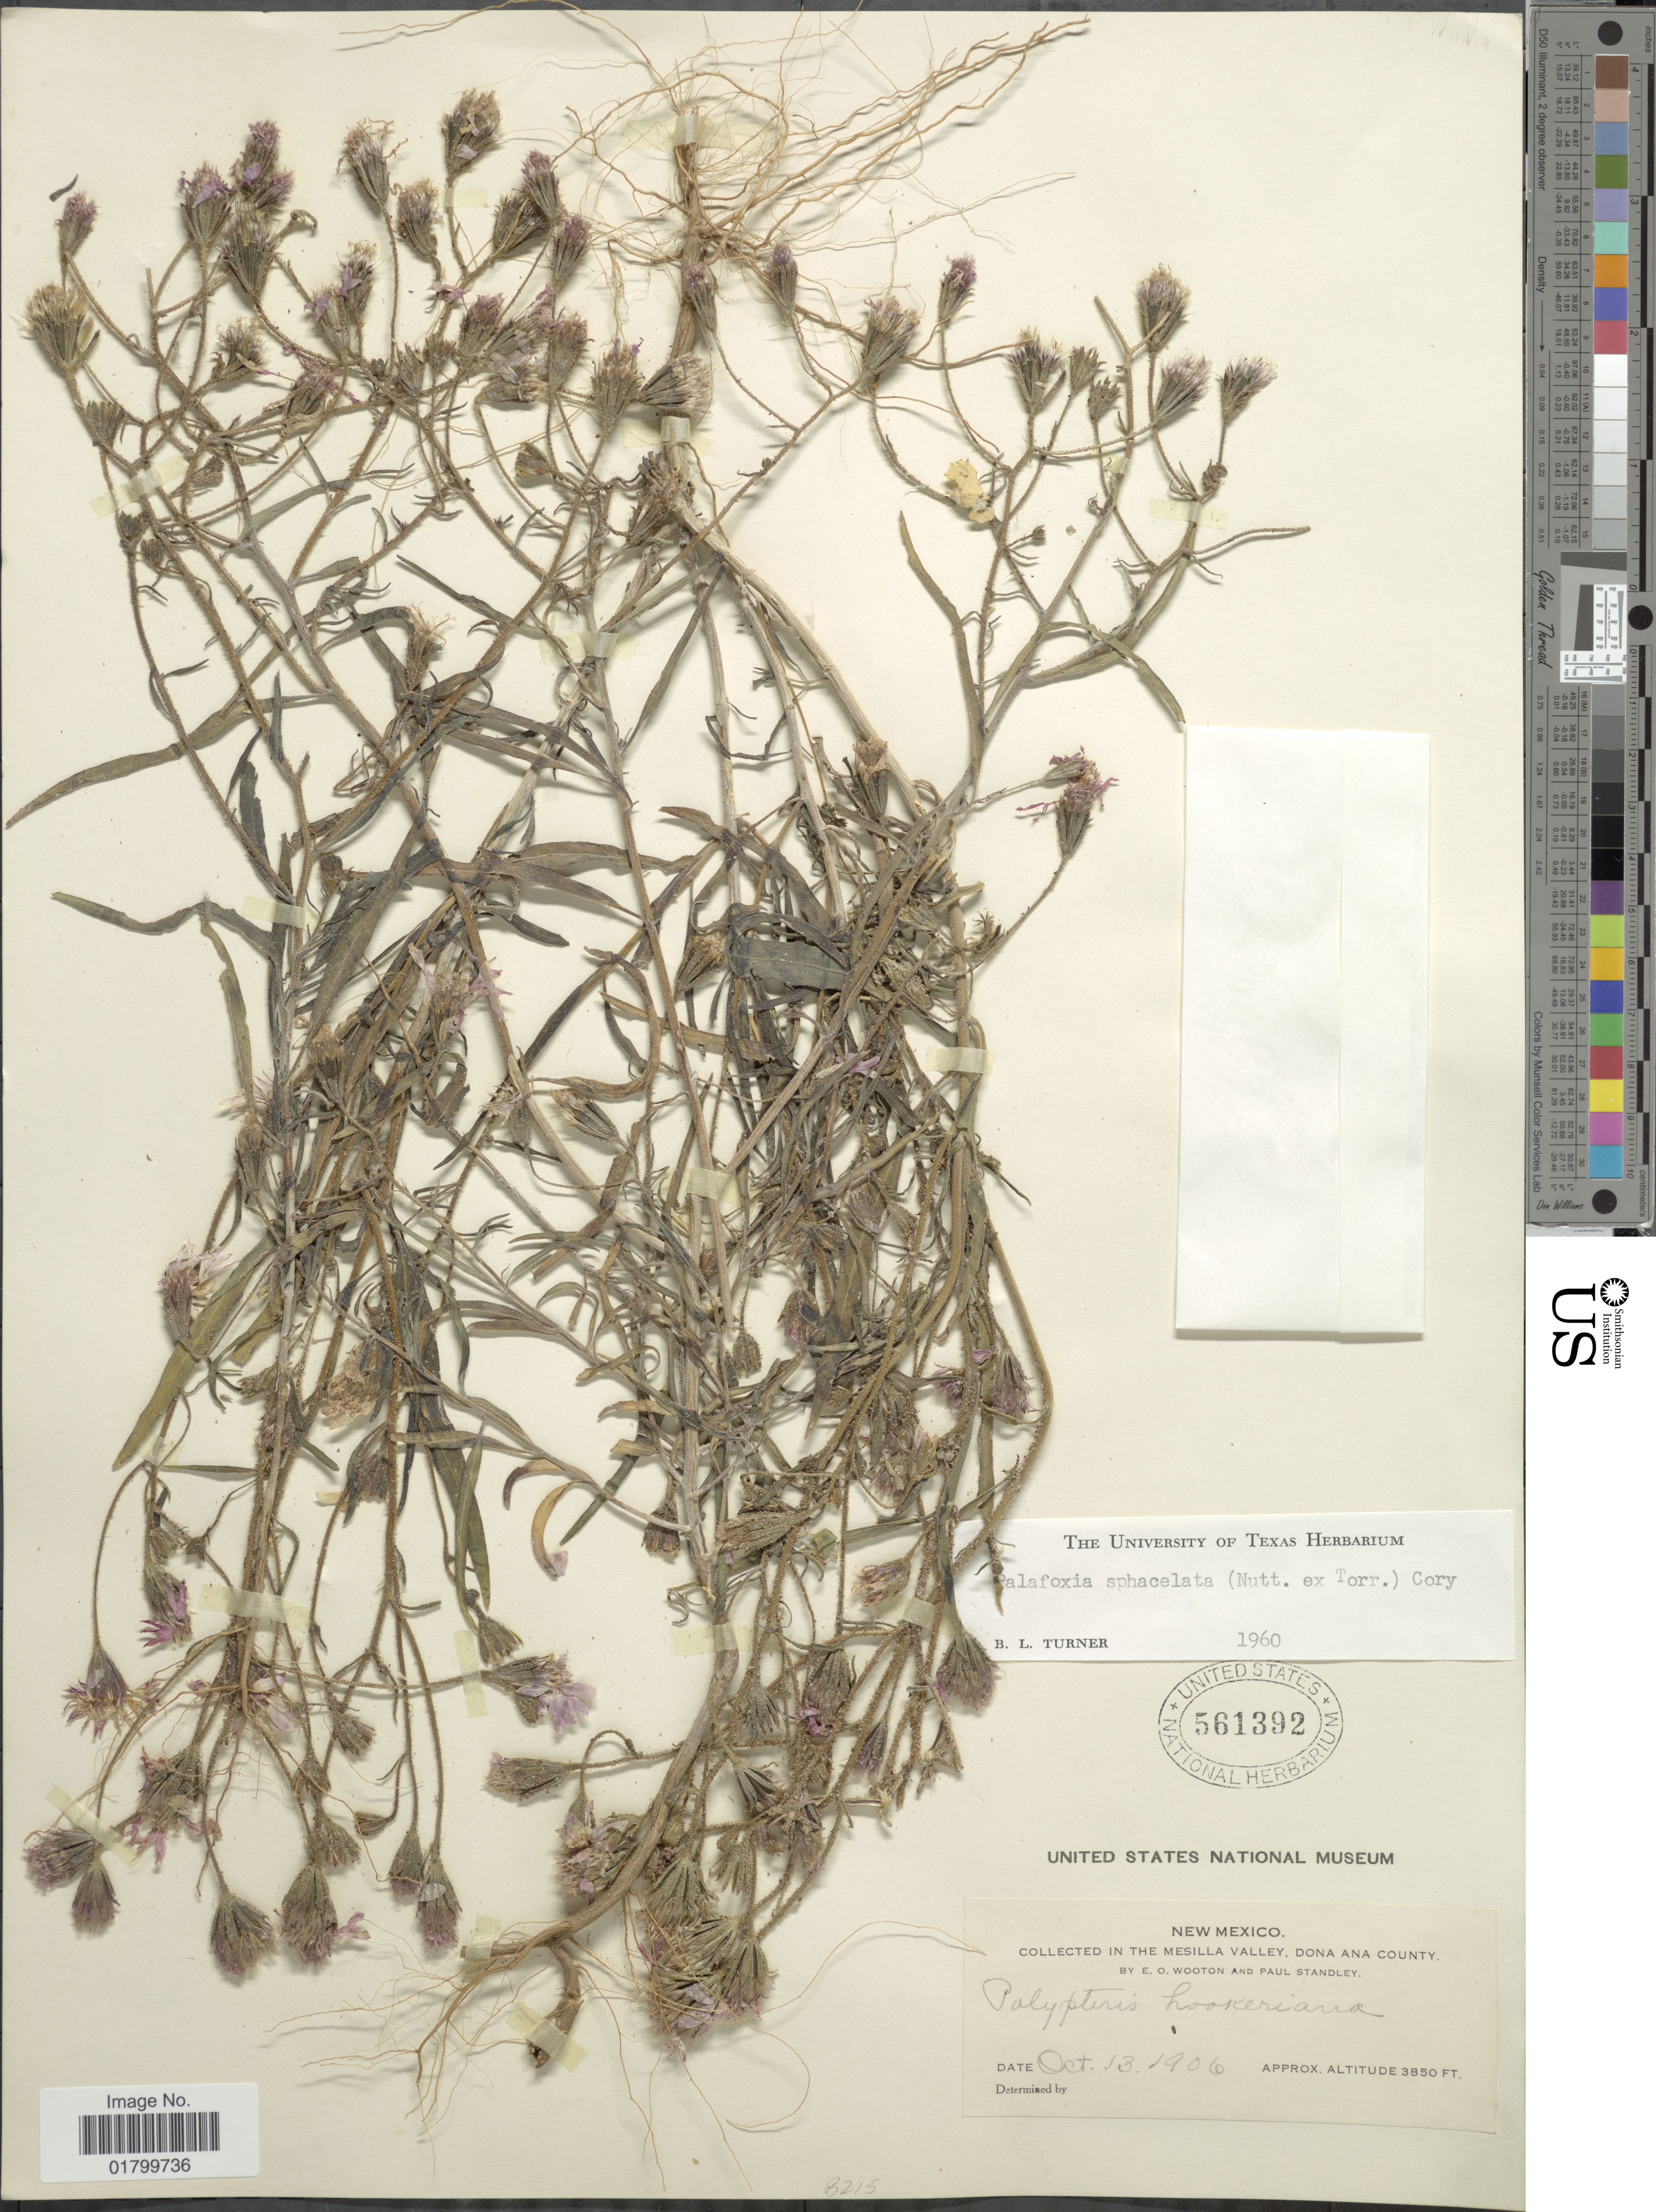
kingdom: Plantae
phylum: Tracheophyta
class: Magnoliopsida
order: Asterales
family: Asteraceae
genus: Palafoxia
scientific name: Palafoxia sphacelata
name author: (Nutt. ex Torr.) Cory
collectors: E. O. Wooton & P. C. Standley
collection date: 1906-10-13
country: United States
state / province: New Mexico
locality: In The Mesa Valley, Dona Ana County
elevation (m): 1173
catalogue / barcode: US 561392